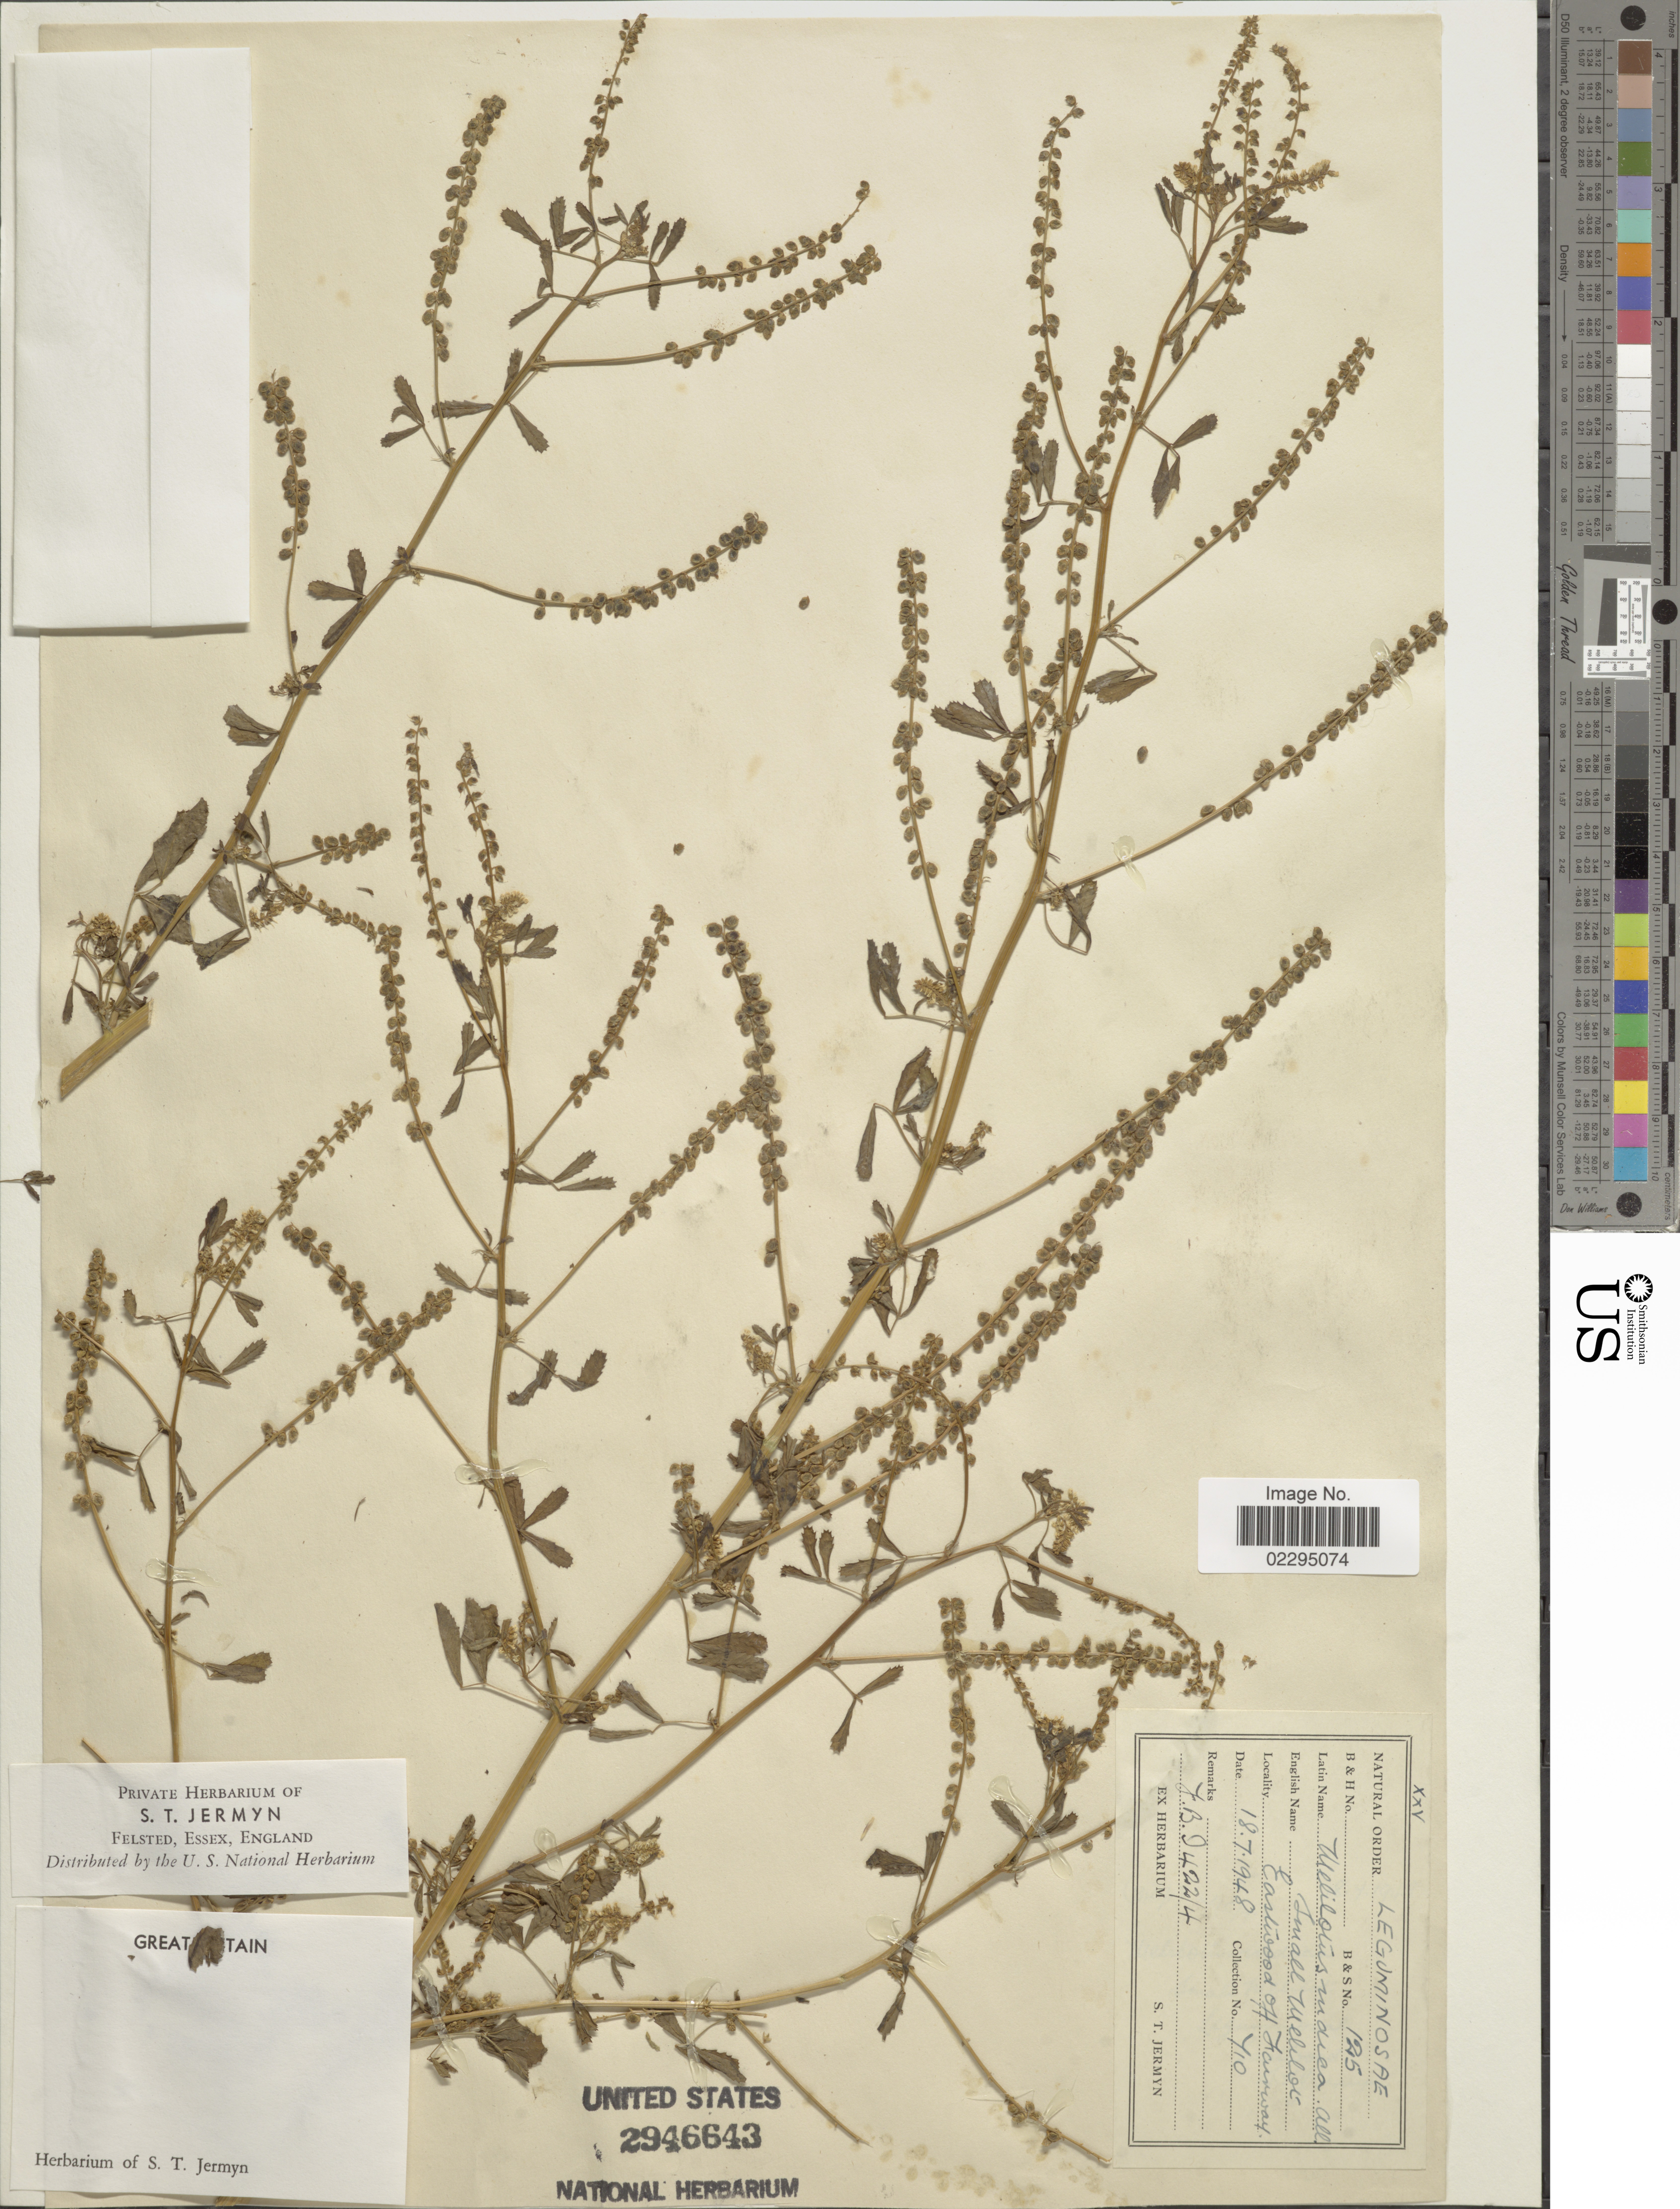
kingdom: Plantae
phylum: Tracheophyta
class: Magnoliopsida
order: Fabales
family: Fabaceae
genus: Melilotus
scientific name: Melilotus indicus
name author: (L.) All.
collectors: S. Jermyn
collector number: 710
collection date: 1948-07-18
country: United Kingdom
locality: Great Britain, Eastwood off Fairway.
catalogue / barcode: US 2946643